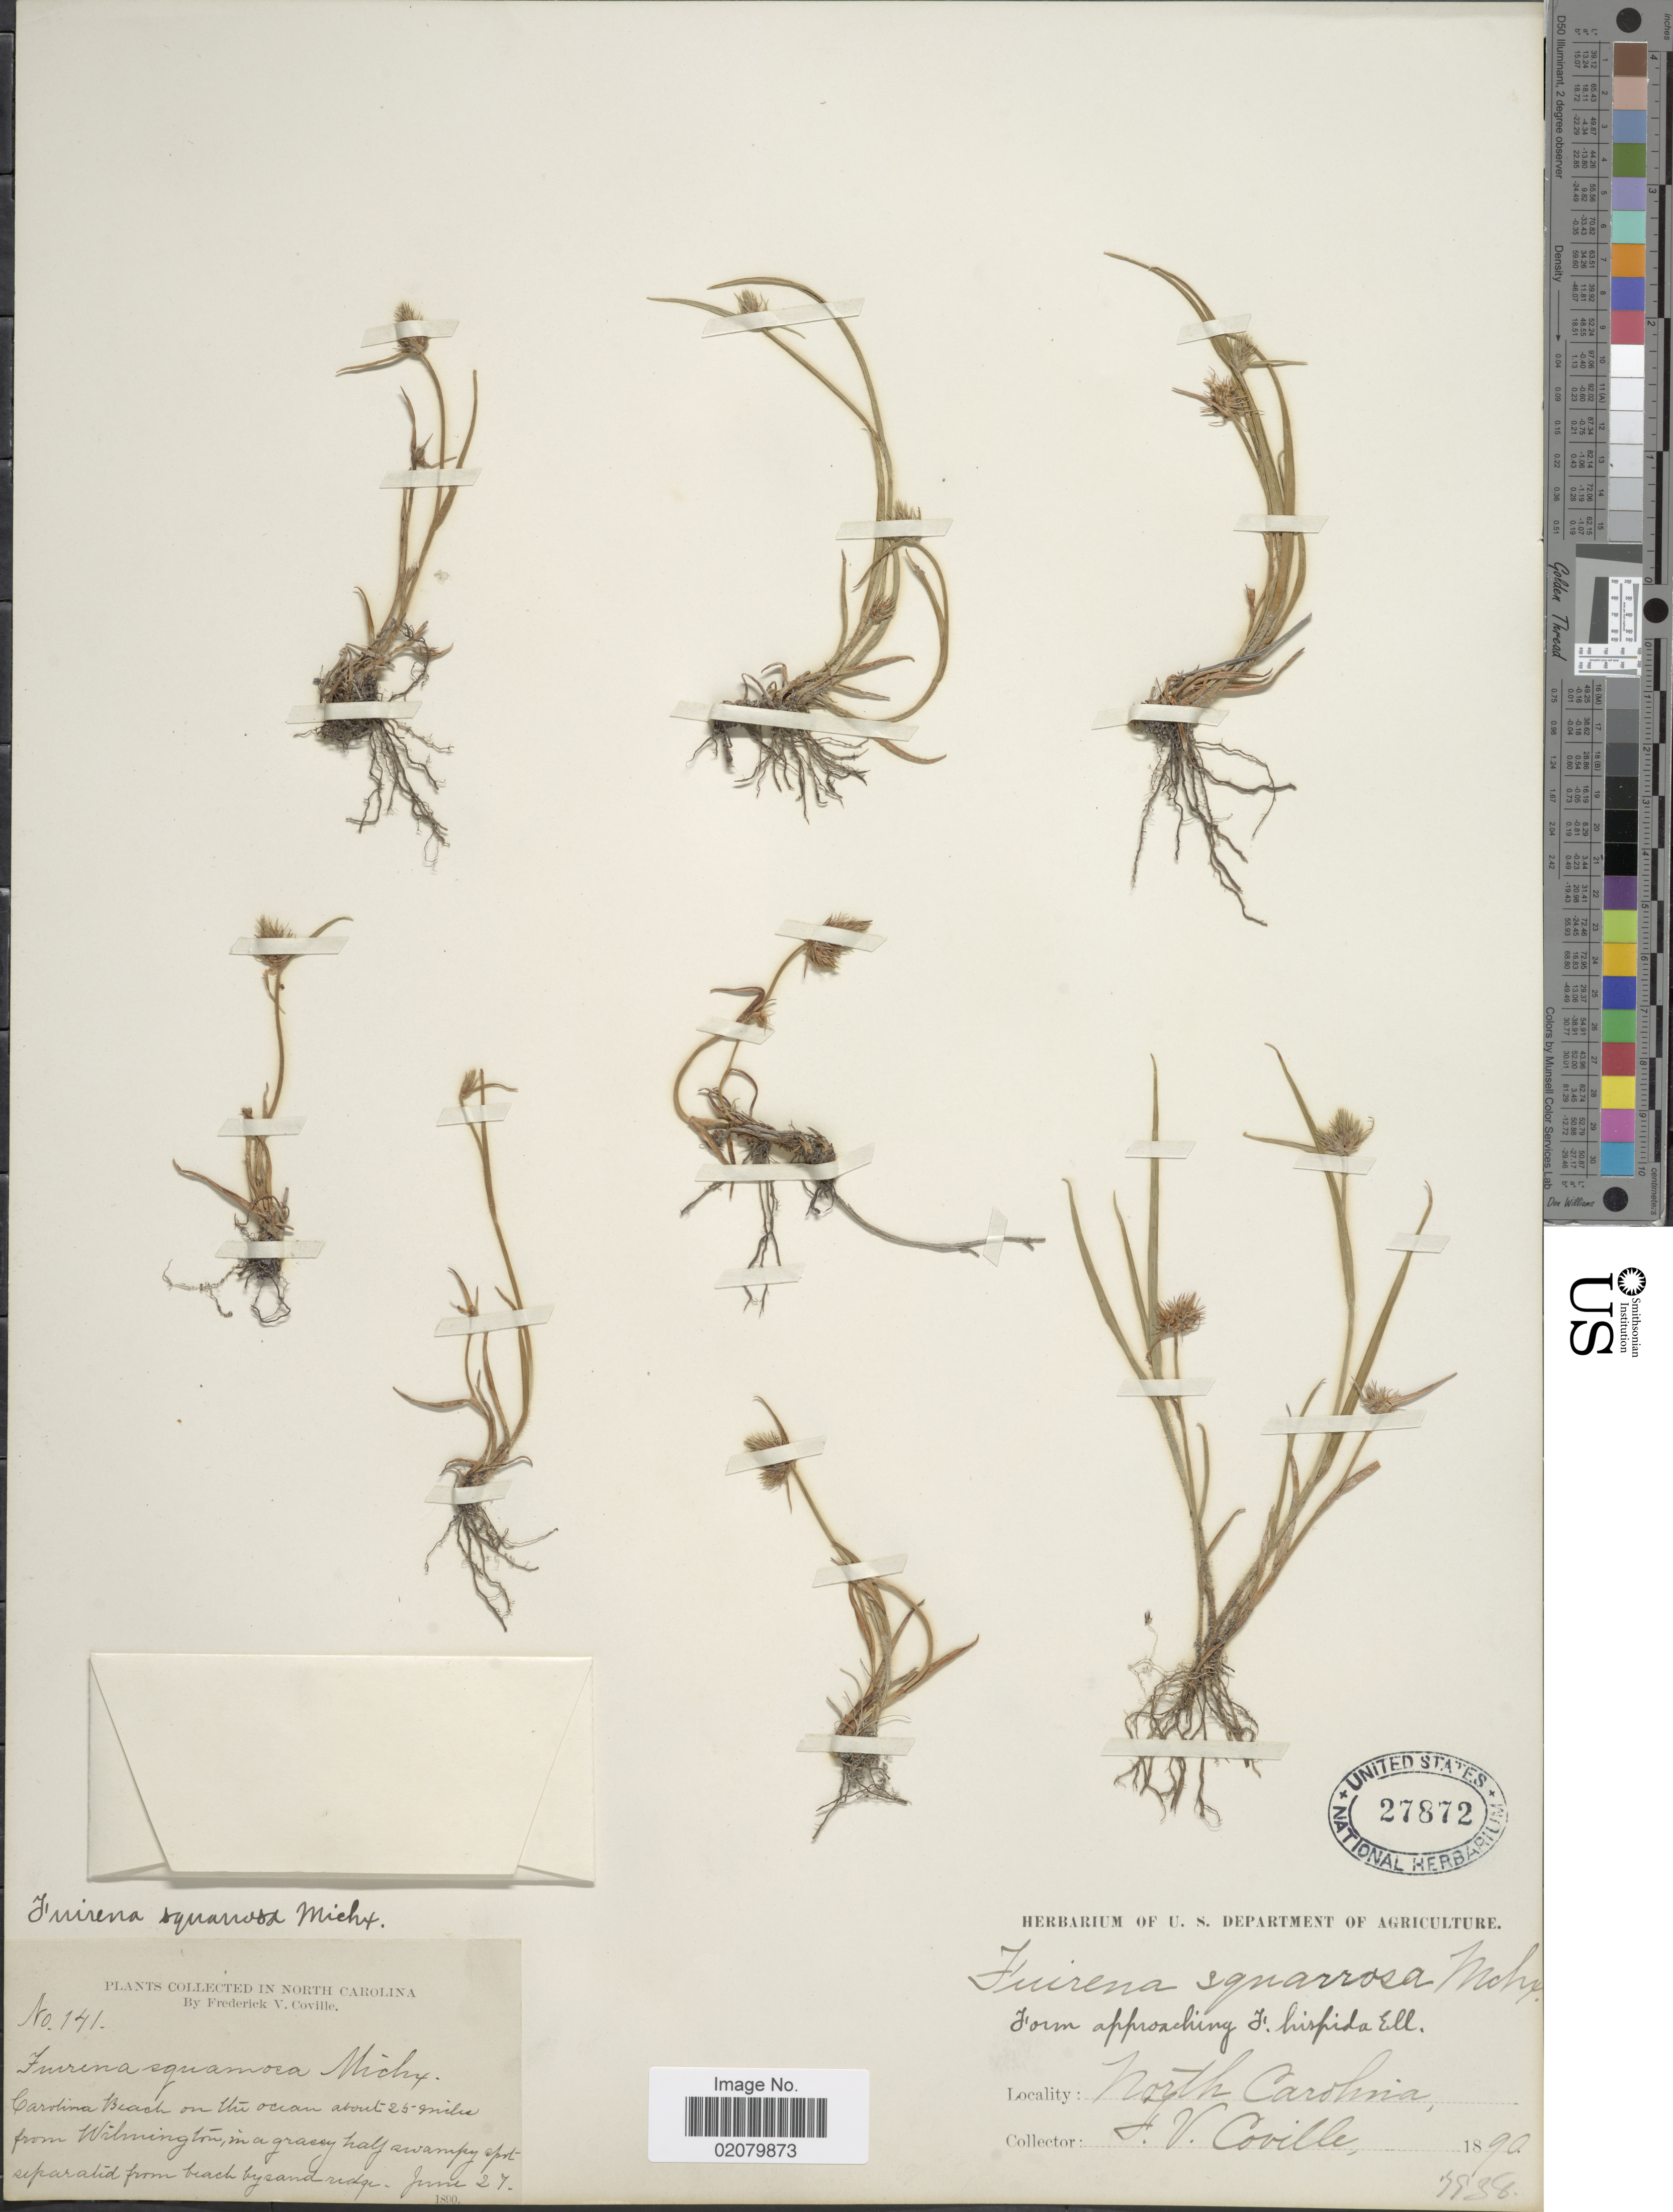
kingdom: Plantae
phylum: Tracheophyta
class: Liliopsida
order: Poales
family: Cyperaceae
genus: Fuirena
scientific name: Fuirena squarrosa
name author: Michx.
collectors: F. V. Coville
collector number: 141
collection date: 1890-06-27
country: United States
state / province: North Carolina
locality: Carolina Beach on Uni ocean about 25 miles from Wilmington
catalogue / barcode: US 27872